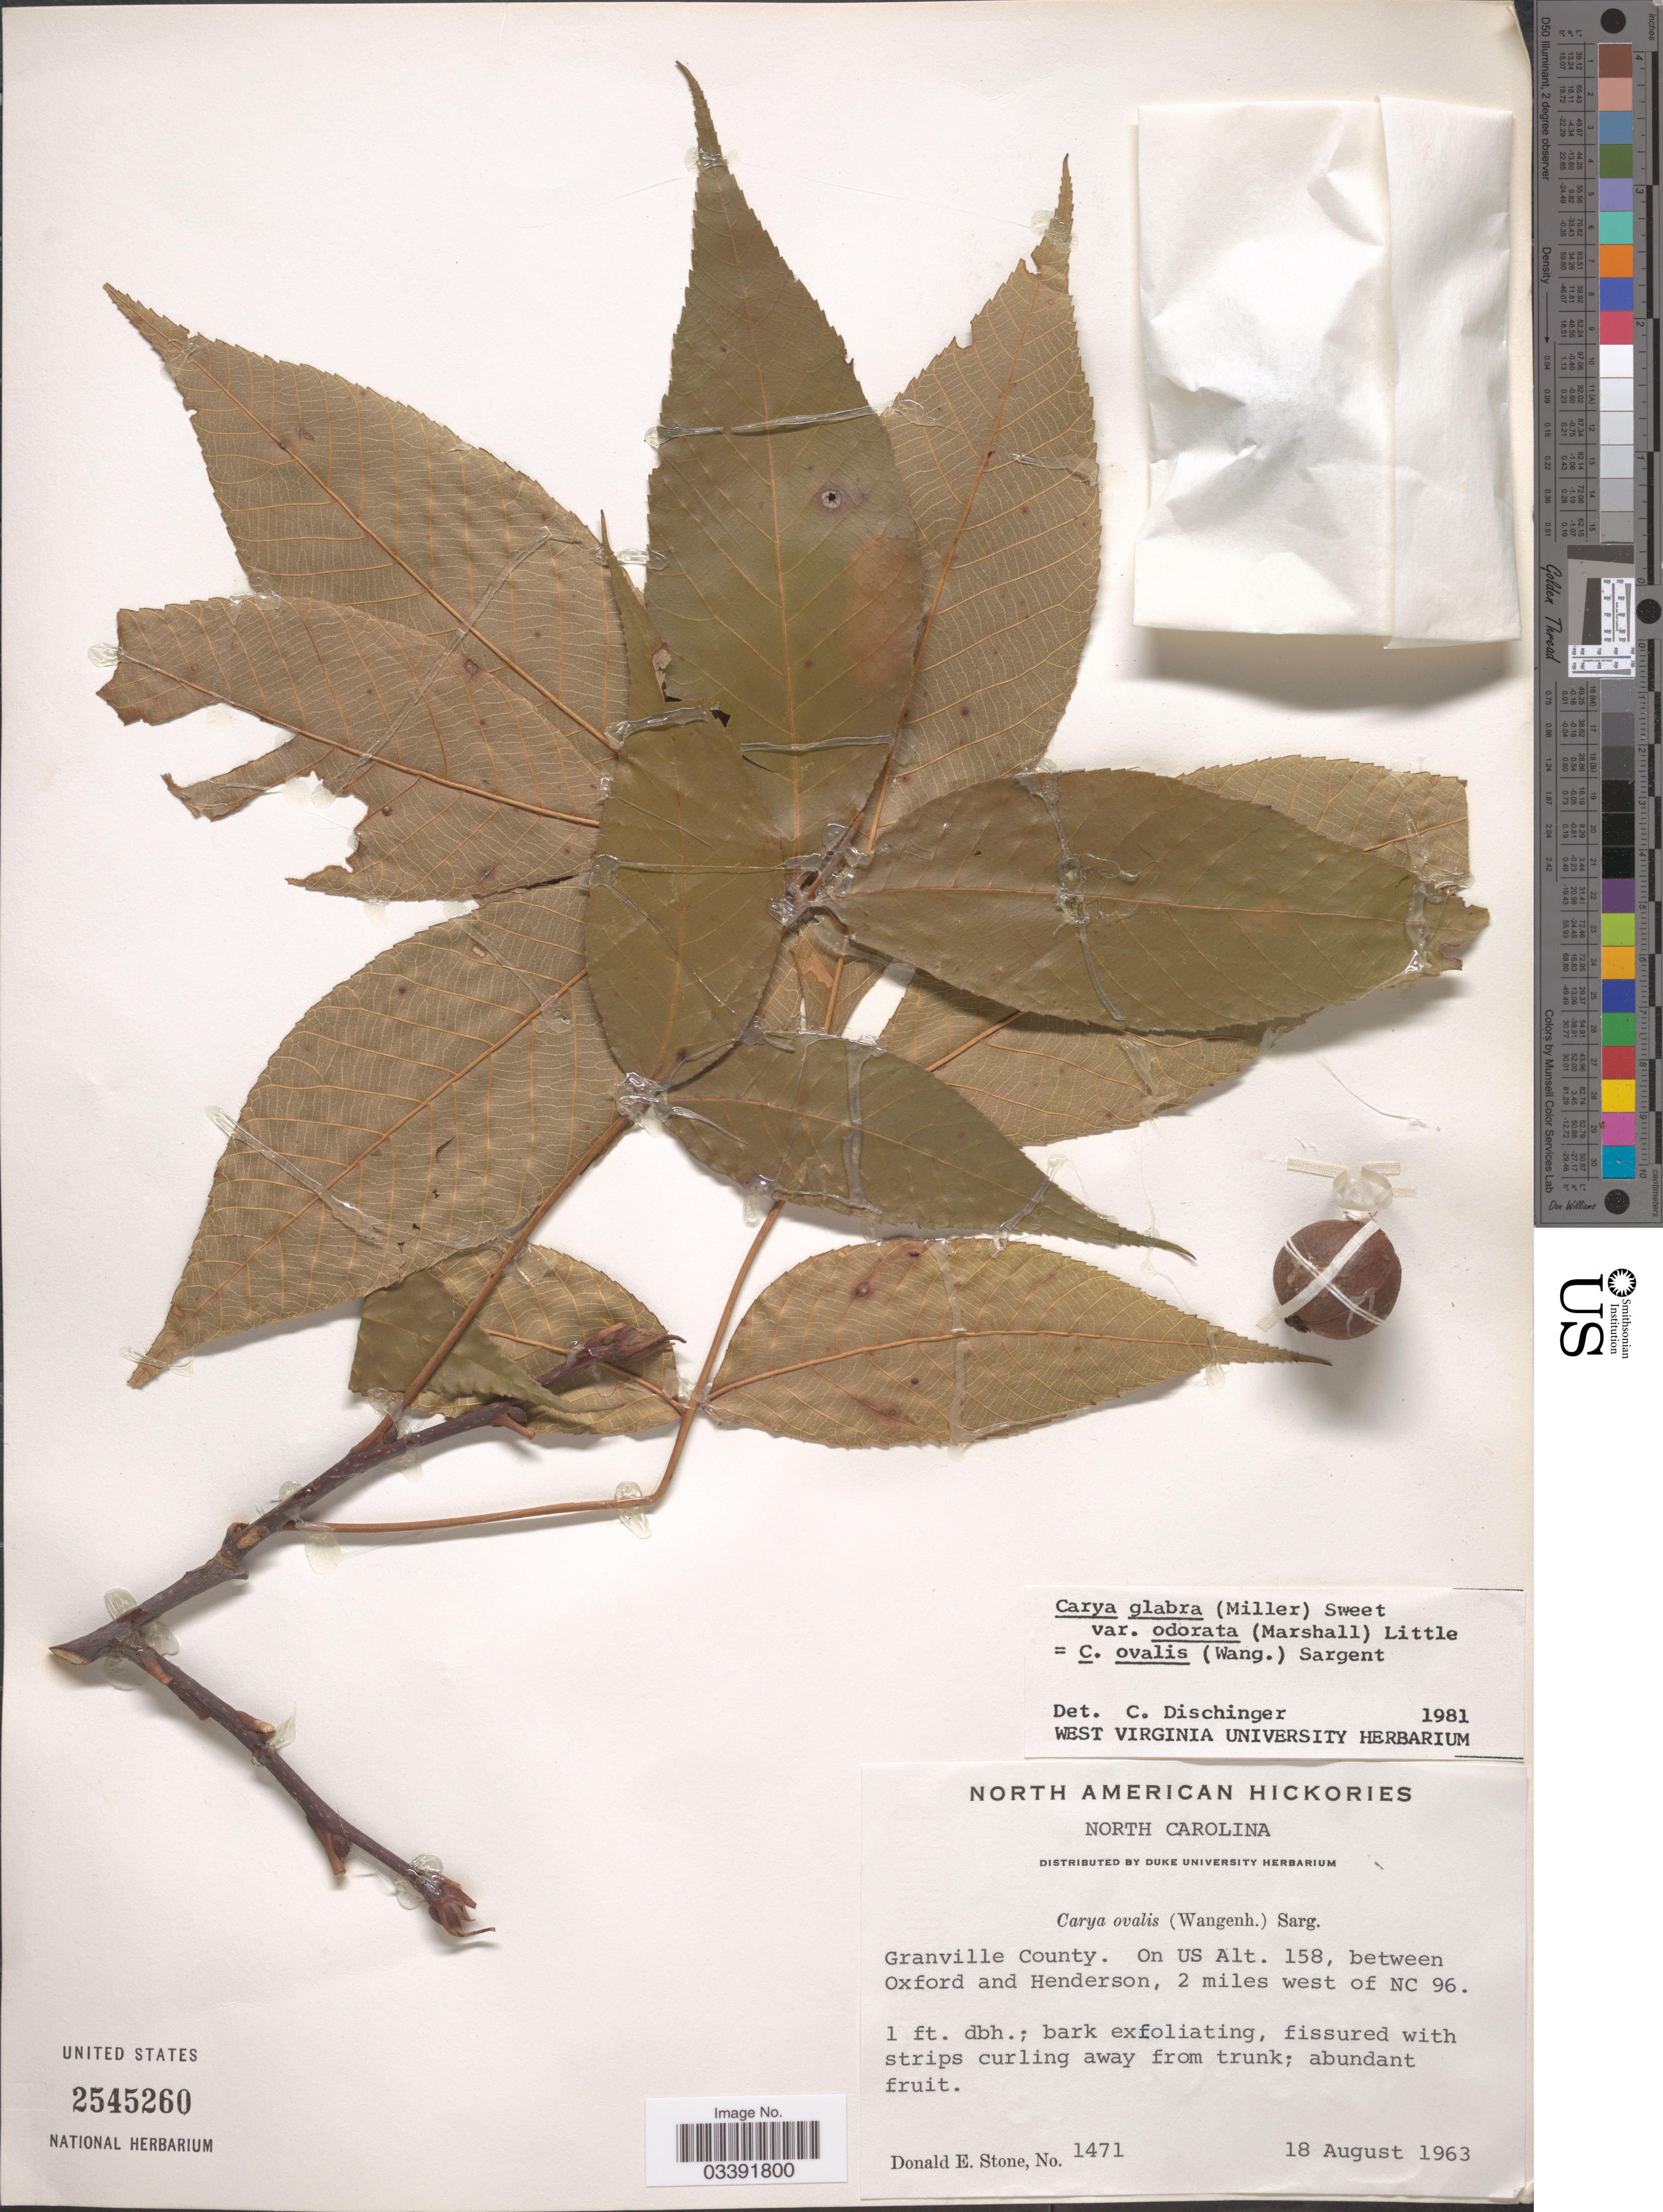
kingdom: Plantae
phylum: Tracheophyta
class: Magnoliopsida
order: Fagales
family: Juglandaceae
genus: Carya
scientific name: Carya glabra var. odorata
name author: (Marshall) Little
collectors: D. Stone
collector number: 1471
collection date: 1963-08-18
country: United States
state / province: North Carolina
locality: Granville County. On US Alt. 158, between Oxford and Henderson, 2 miles west of NC 96.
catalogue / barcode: US 2545260